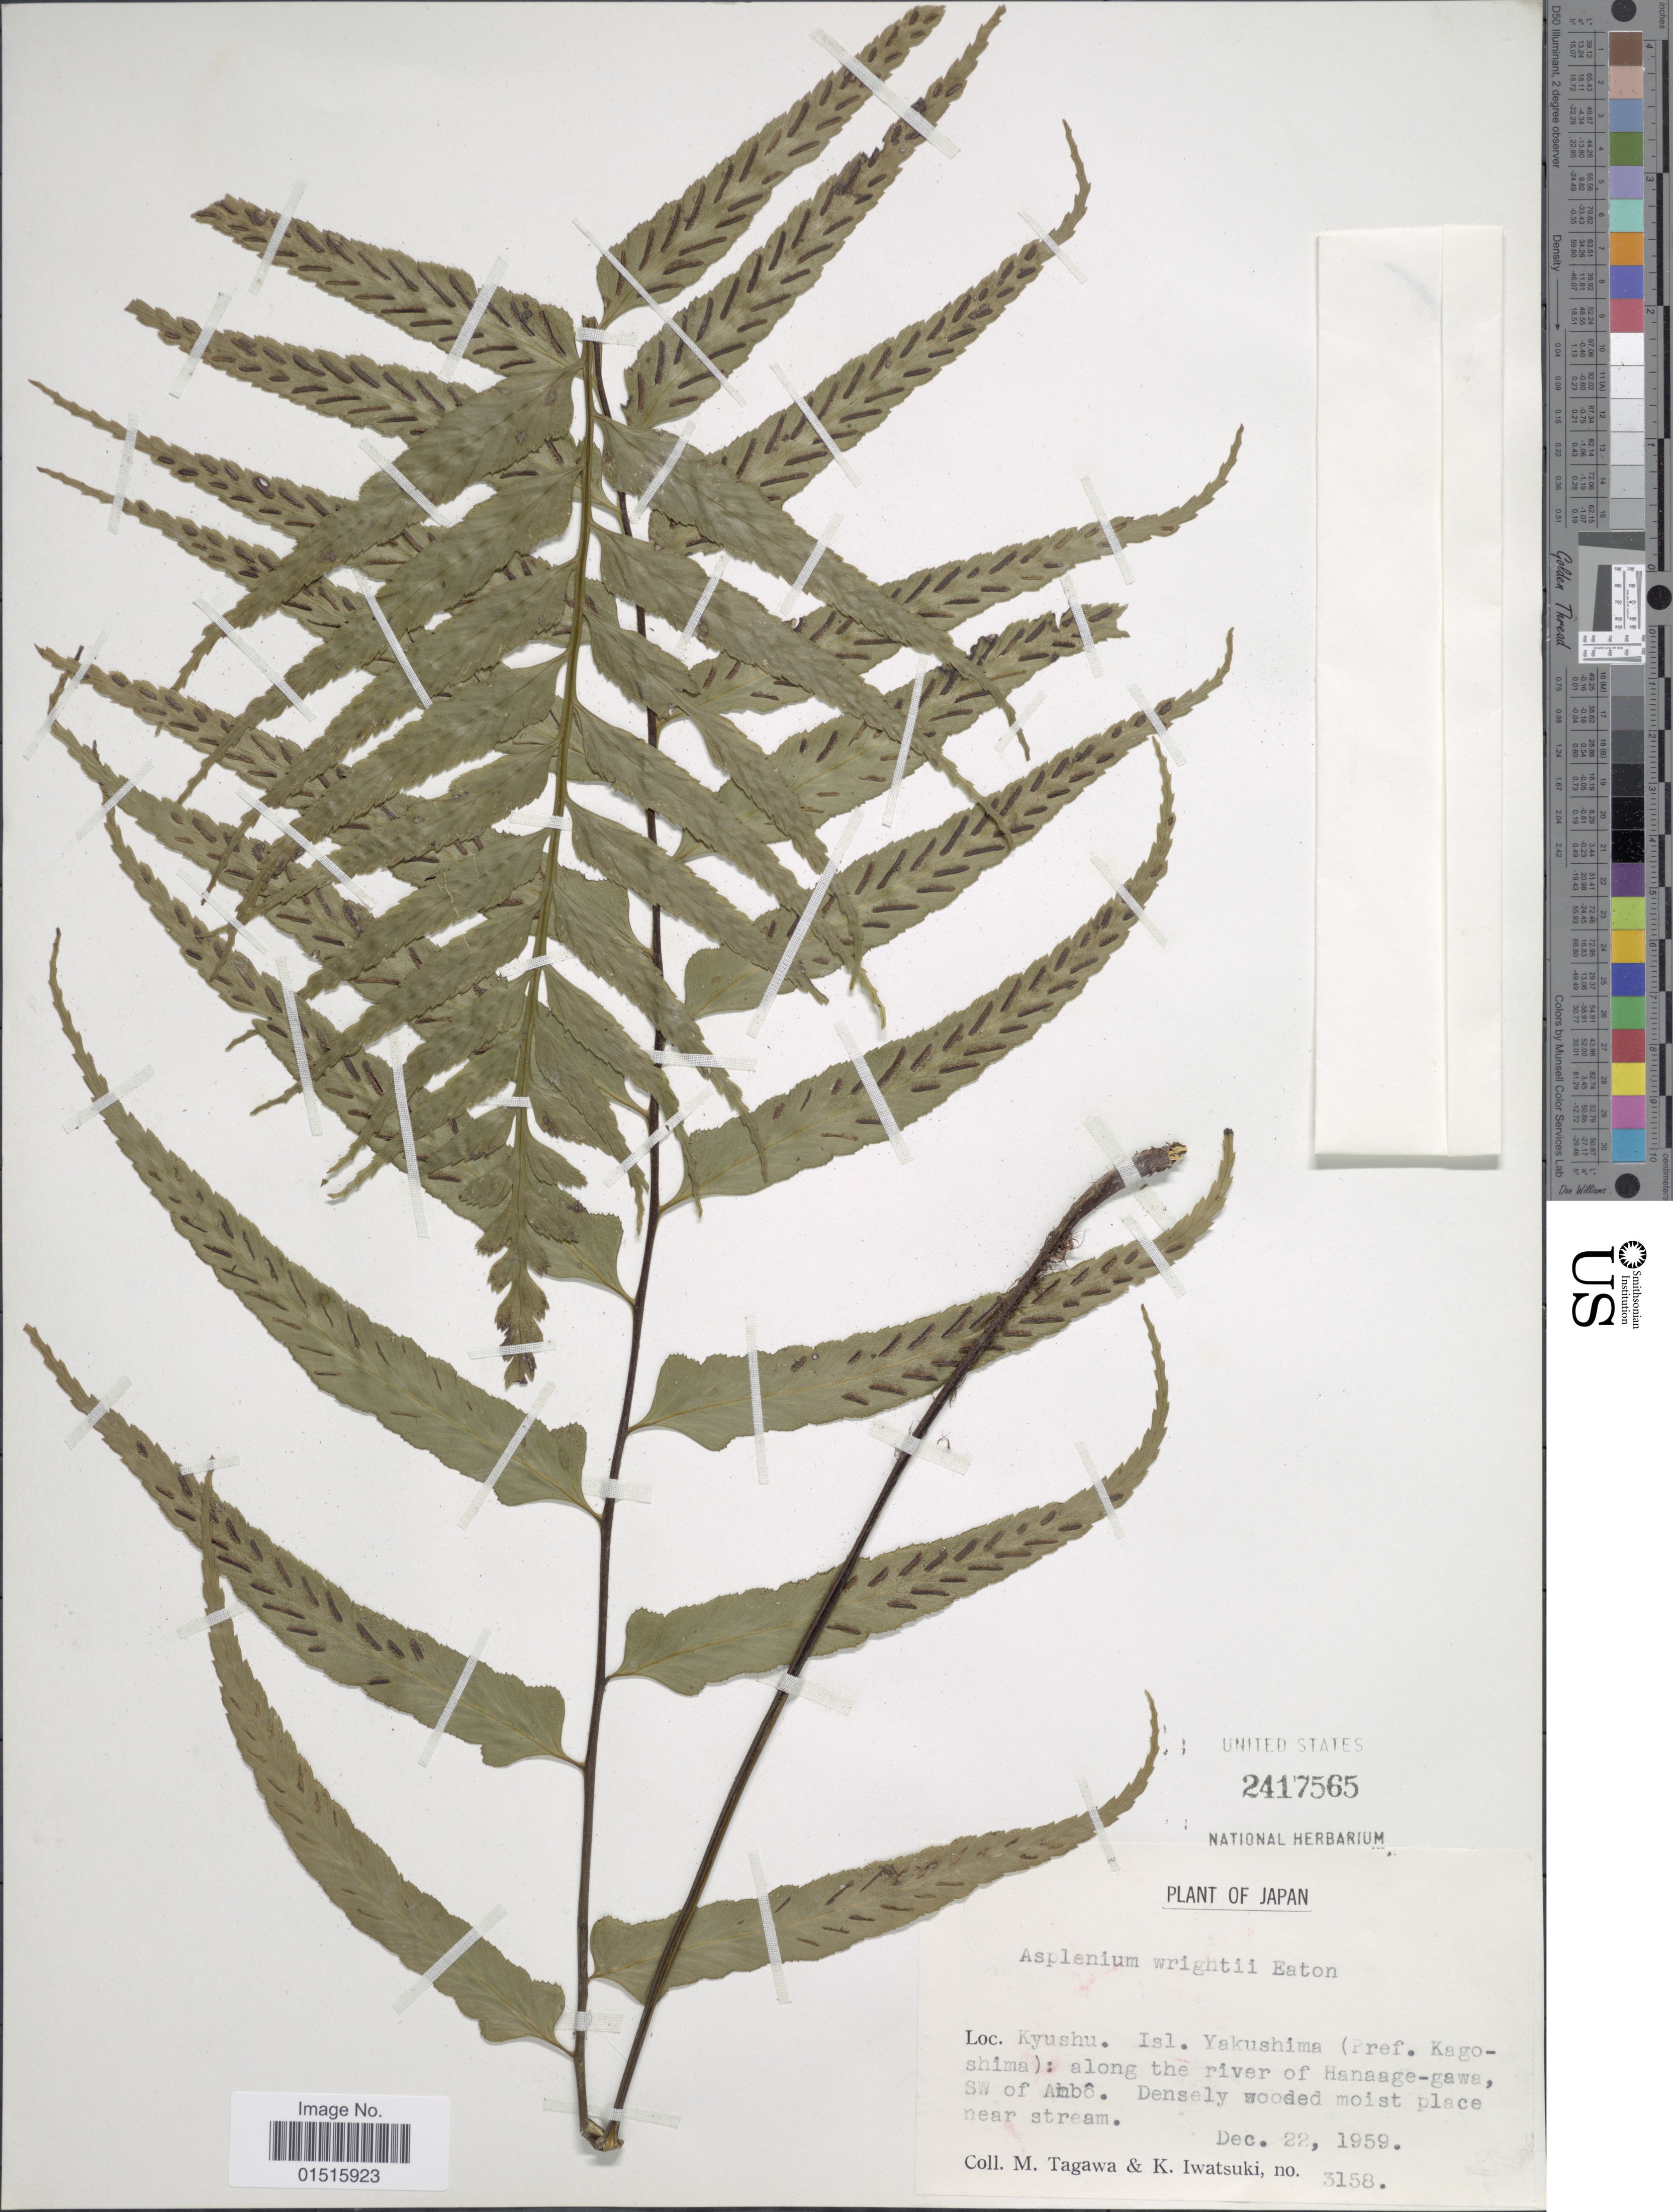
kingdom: Plantae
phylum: Tracheophyta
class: Polypodiopsida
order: Polypodiales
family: Aspleniaceae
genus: Asplenium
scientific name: Asplenium wrightii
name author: D.C. Eaton ex Hook.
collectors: M. Tagawa & K. Iwatsuki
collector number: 3158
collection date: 1959-12-22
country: Japan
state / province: Kagosima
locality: Kyushu. Isl. Yakushima (Pref. Kagoshima): along the river of Hanaage-gawa, SW of Anbo.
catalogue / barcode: US 2417565